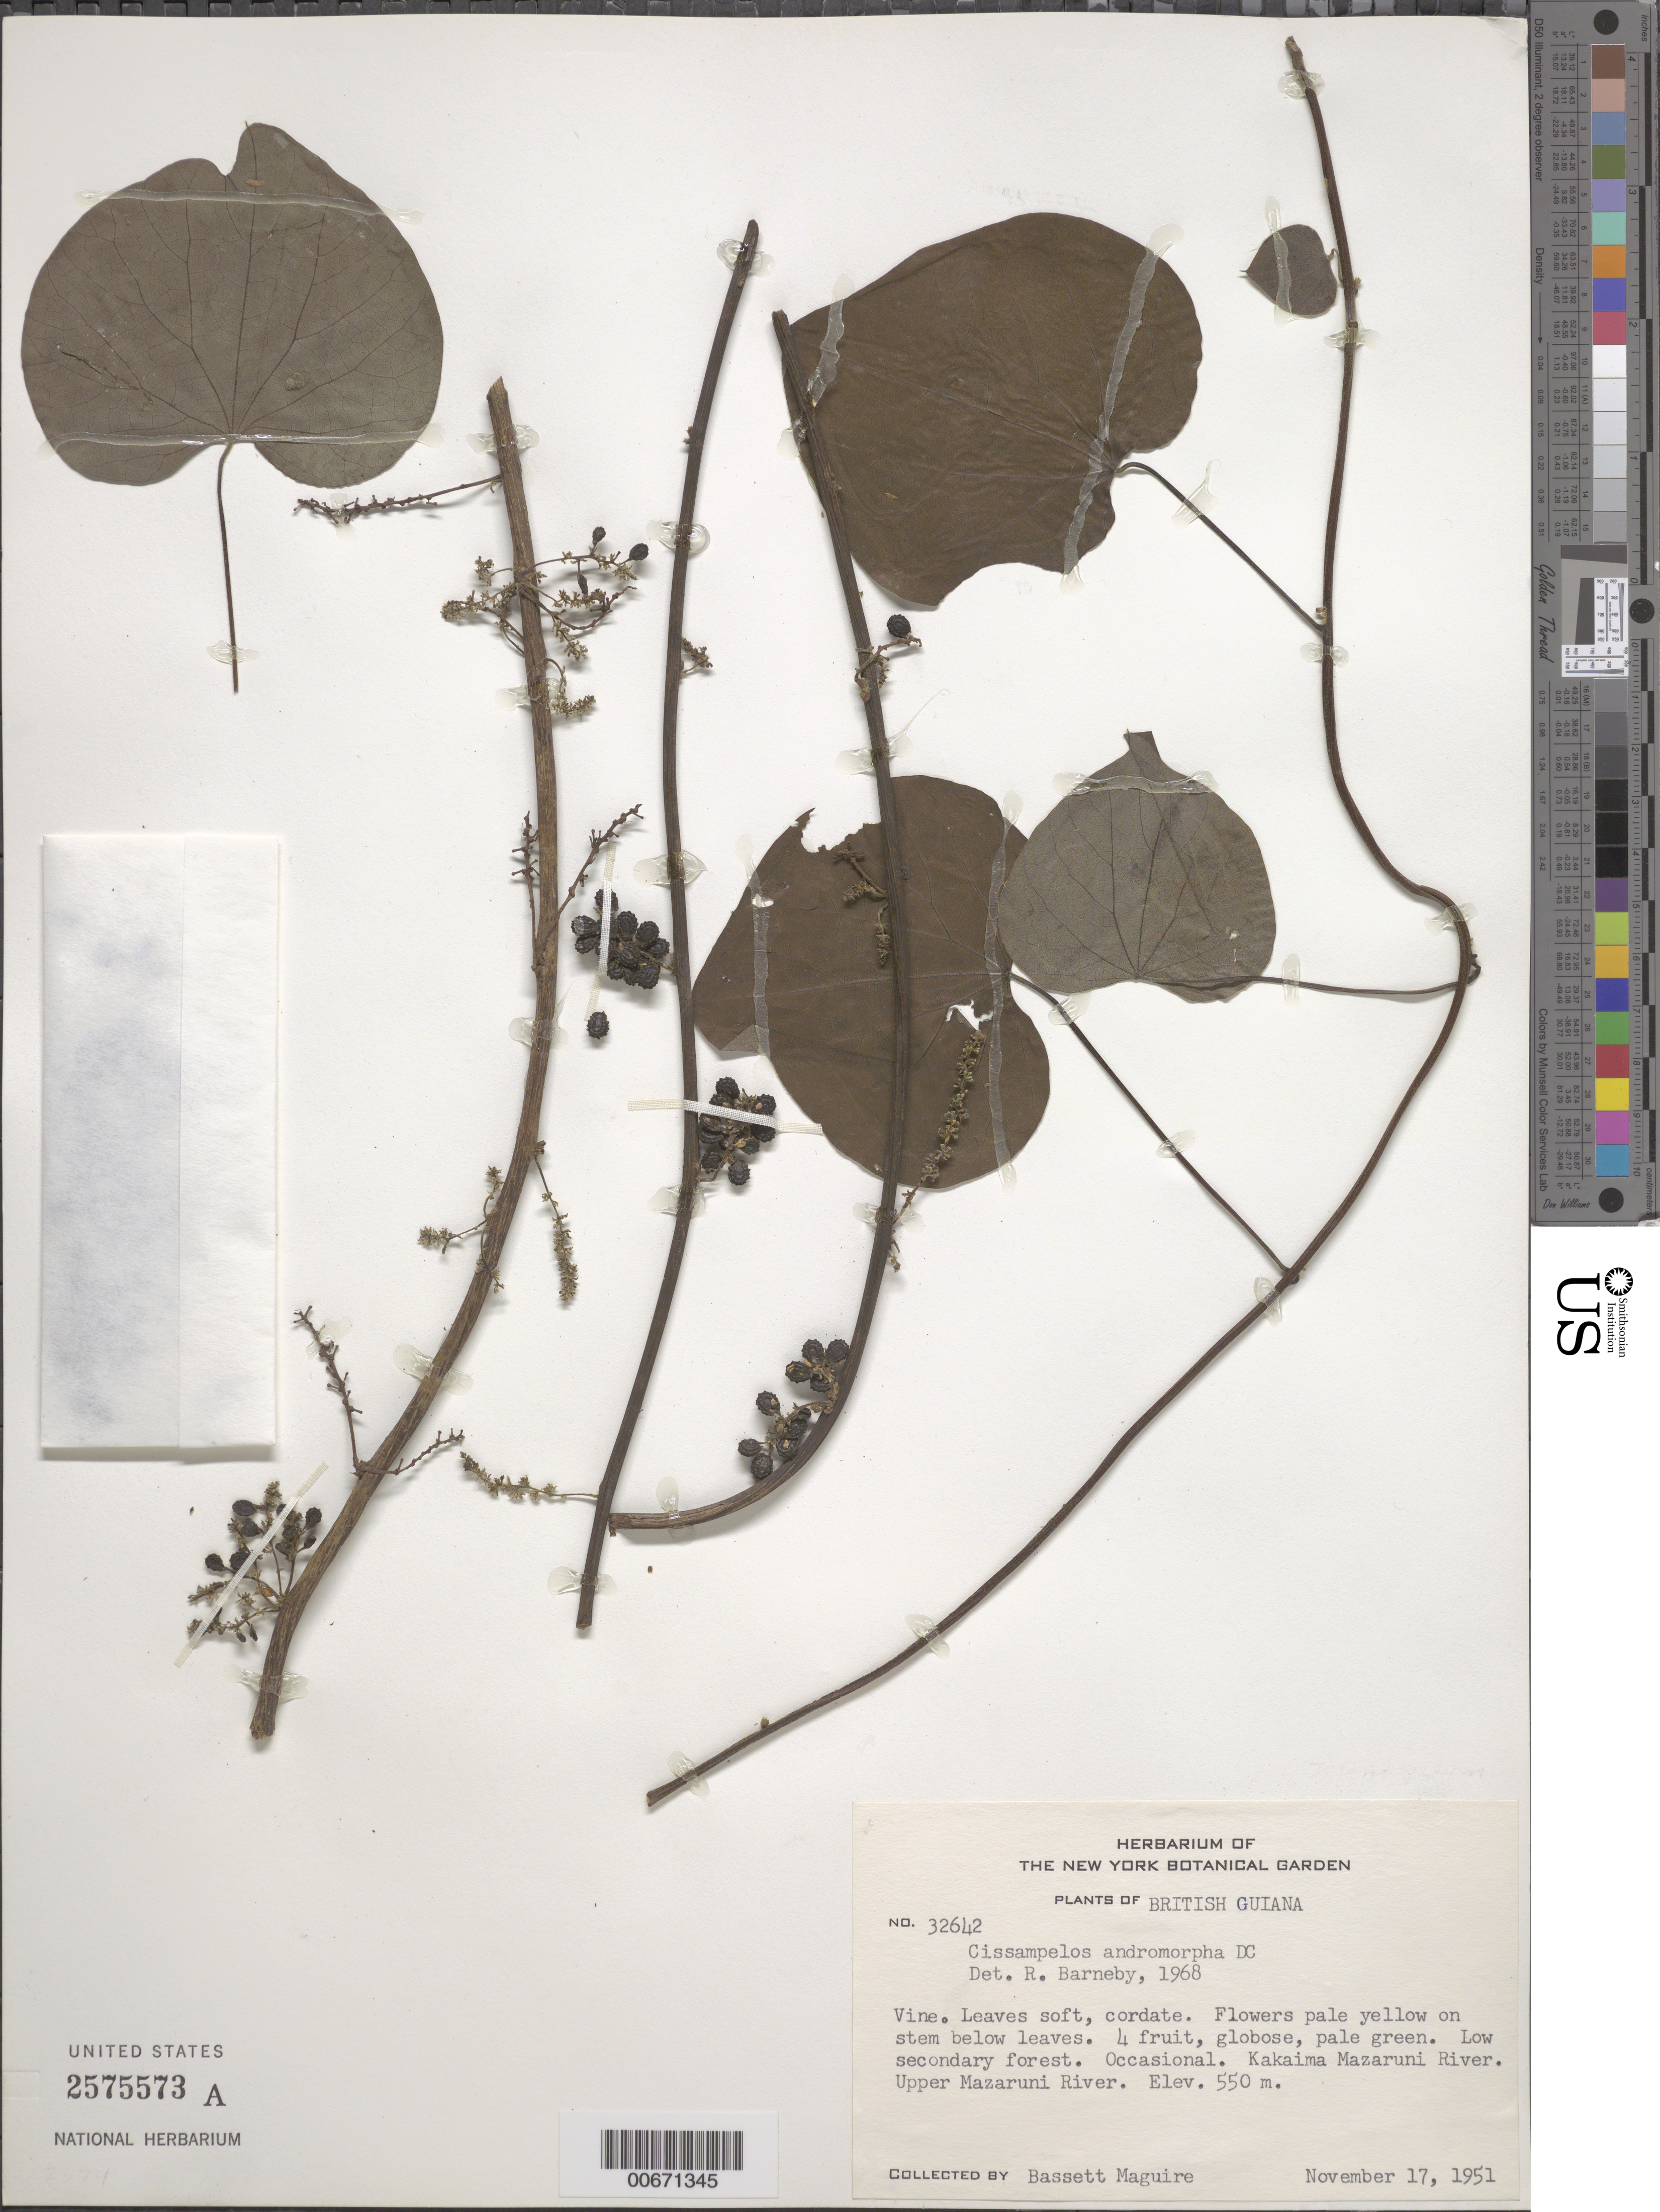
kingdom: Plantae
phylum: Tracheophyta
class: Magnoliopsida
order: Ranunculales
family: Menispermaceae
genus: Cissampelos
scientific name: Cissampelos andromorpha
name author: DC.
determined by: Barneby, Rupert C., (NY)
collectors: B. Maguire & D. B. Fanshawe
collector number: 32642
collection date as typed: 17-Nov-51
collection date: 1951-11-17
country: Guyana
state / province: Cuyuni-Mazaruni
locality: Kataima, upper Mazaruni River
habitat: Low secondary forest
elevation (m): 550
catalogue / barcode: US 2575573